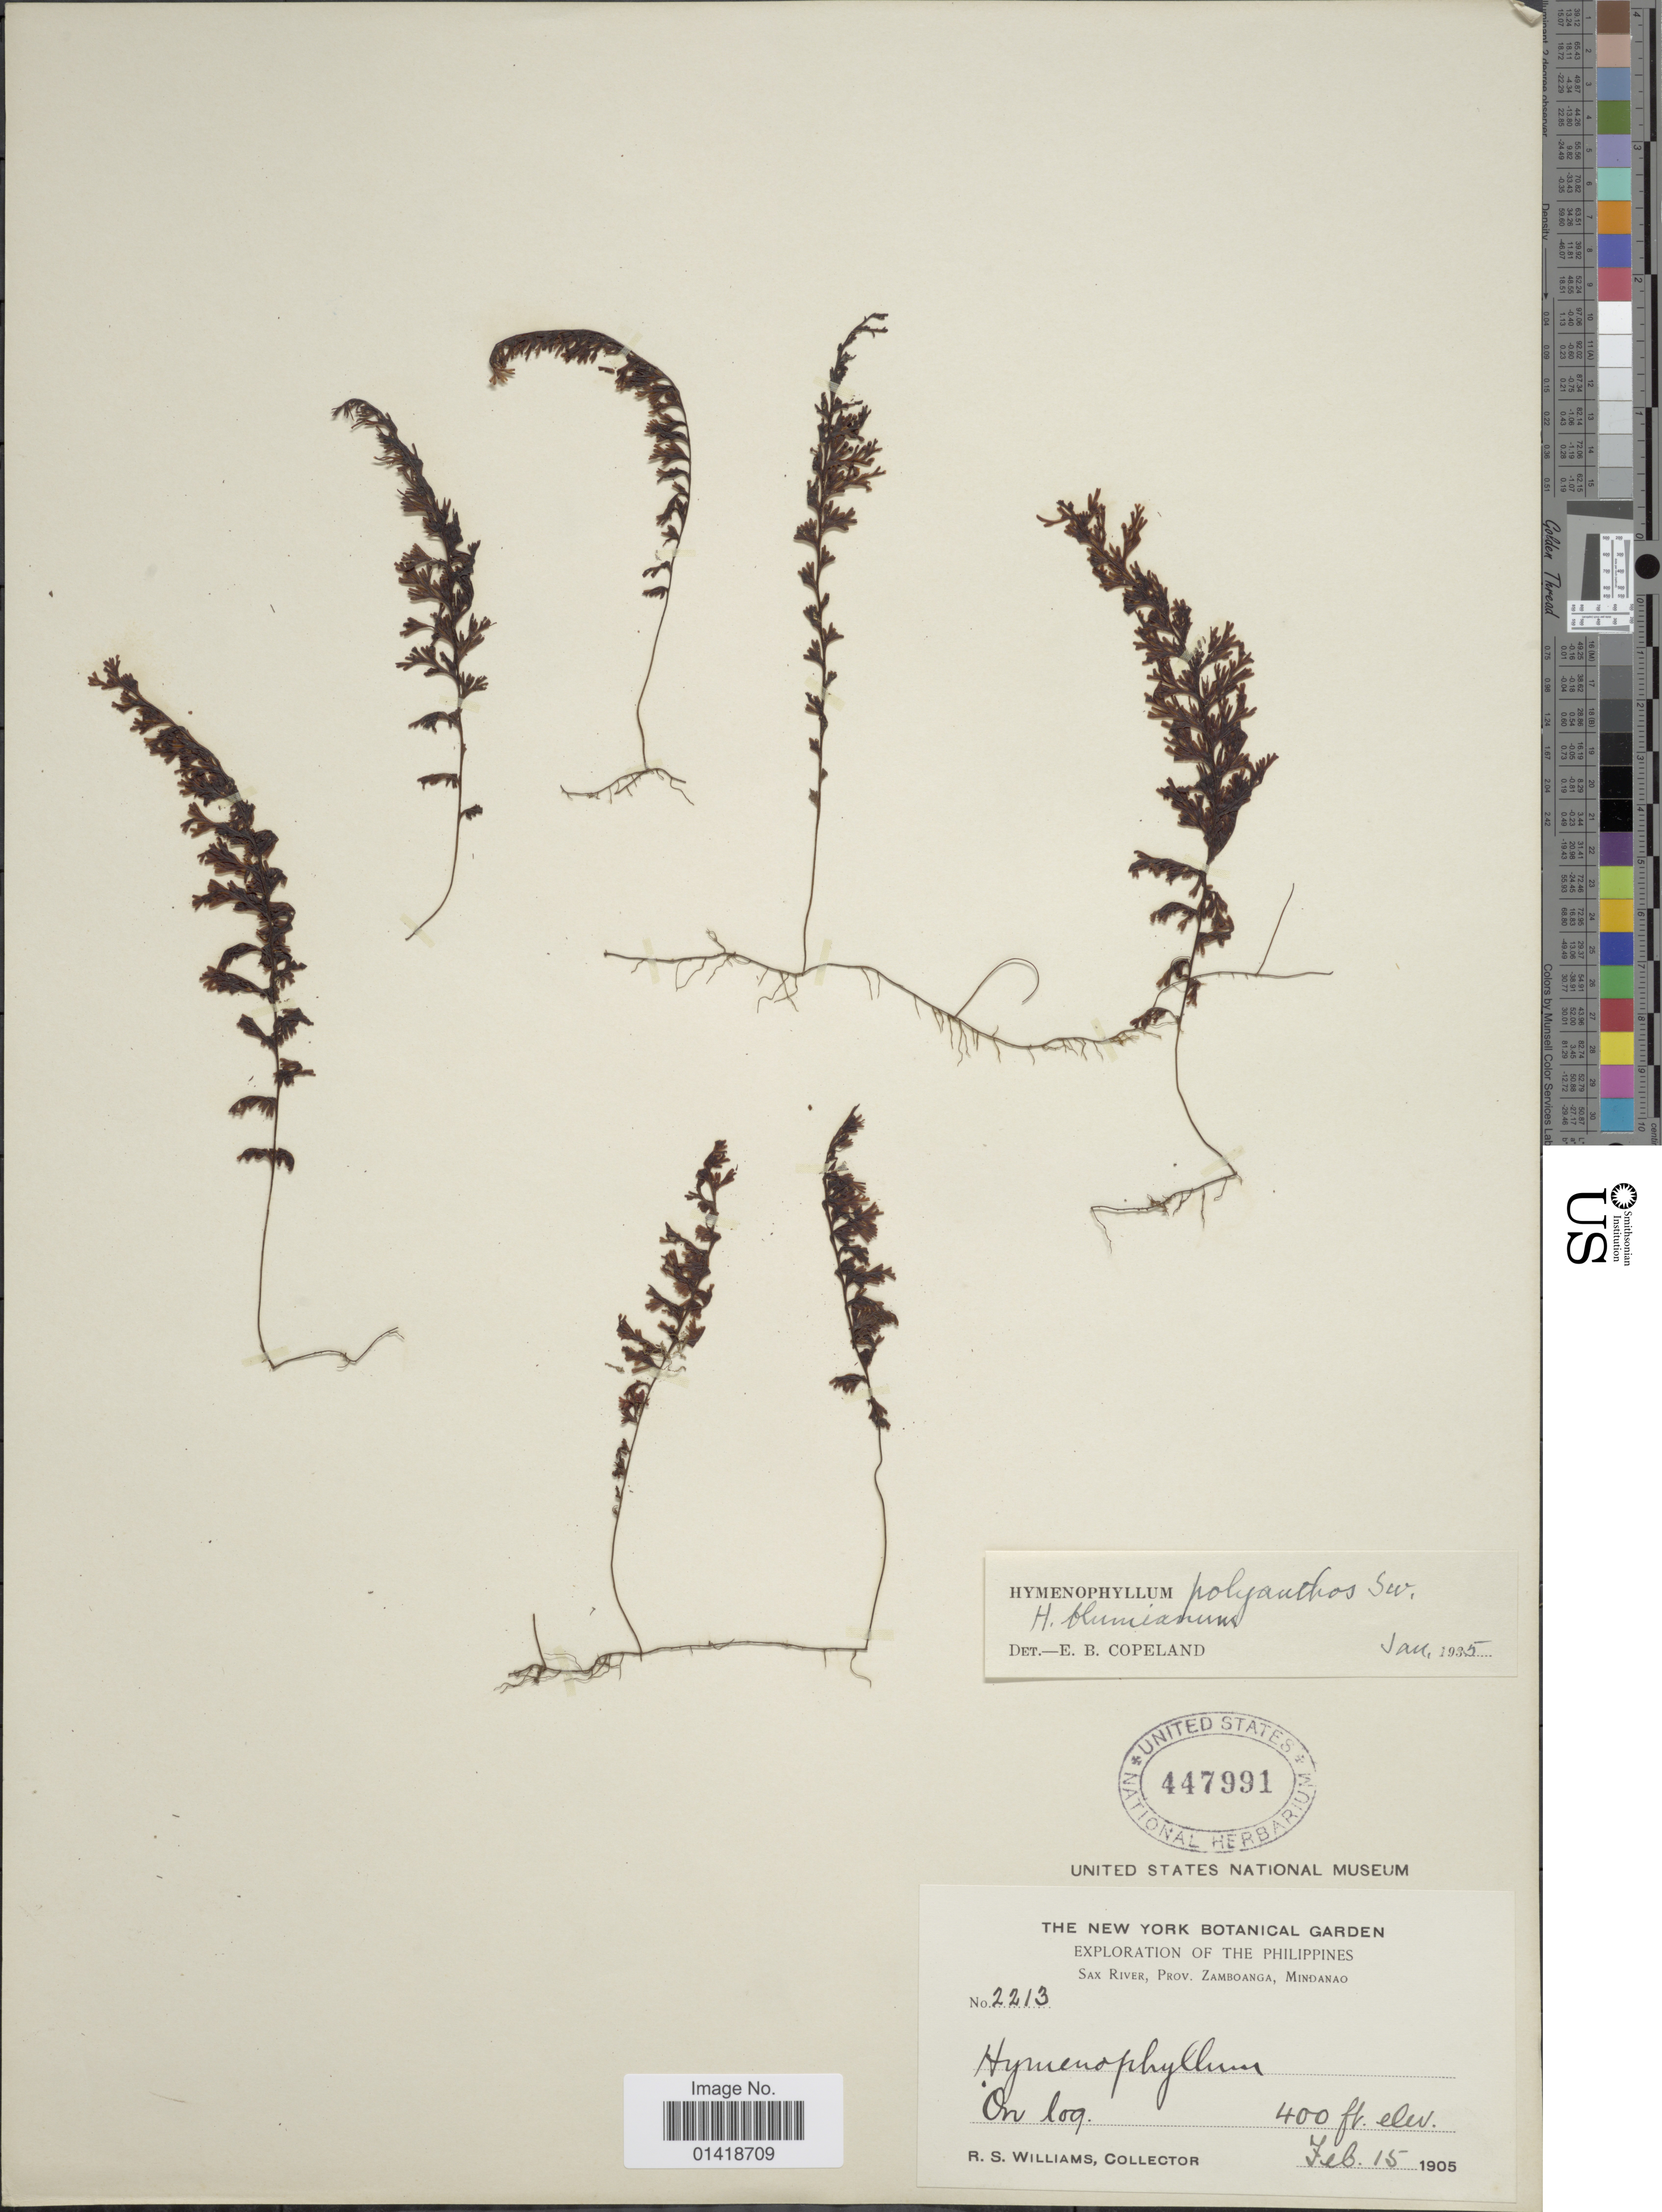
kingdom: Plantae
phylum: Tracheophyta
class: Polypodiopsida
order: Hymenophyllales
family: Hymenophyllaceae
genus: Hymenophyllum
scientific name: Hymenophyllum polyanthos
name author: (Sw.) Sw.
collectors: R. S. Williams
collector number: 2213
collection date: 1905-02-15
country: Philippines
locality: The Philippines. Sax River, Prov, Zamboanga, Mindanao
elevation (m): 122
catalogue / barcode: US 447991